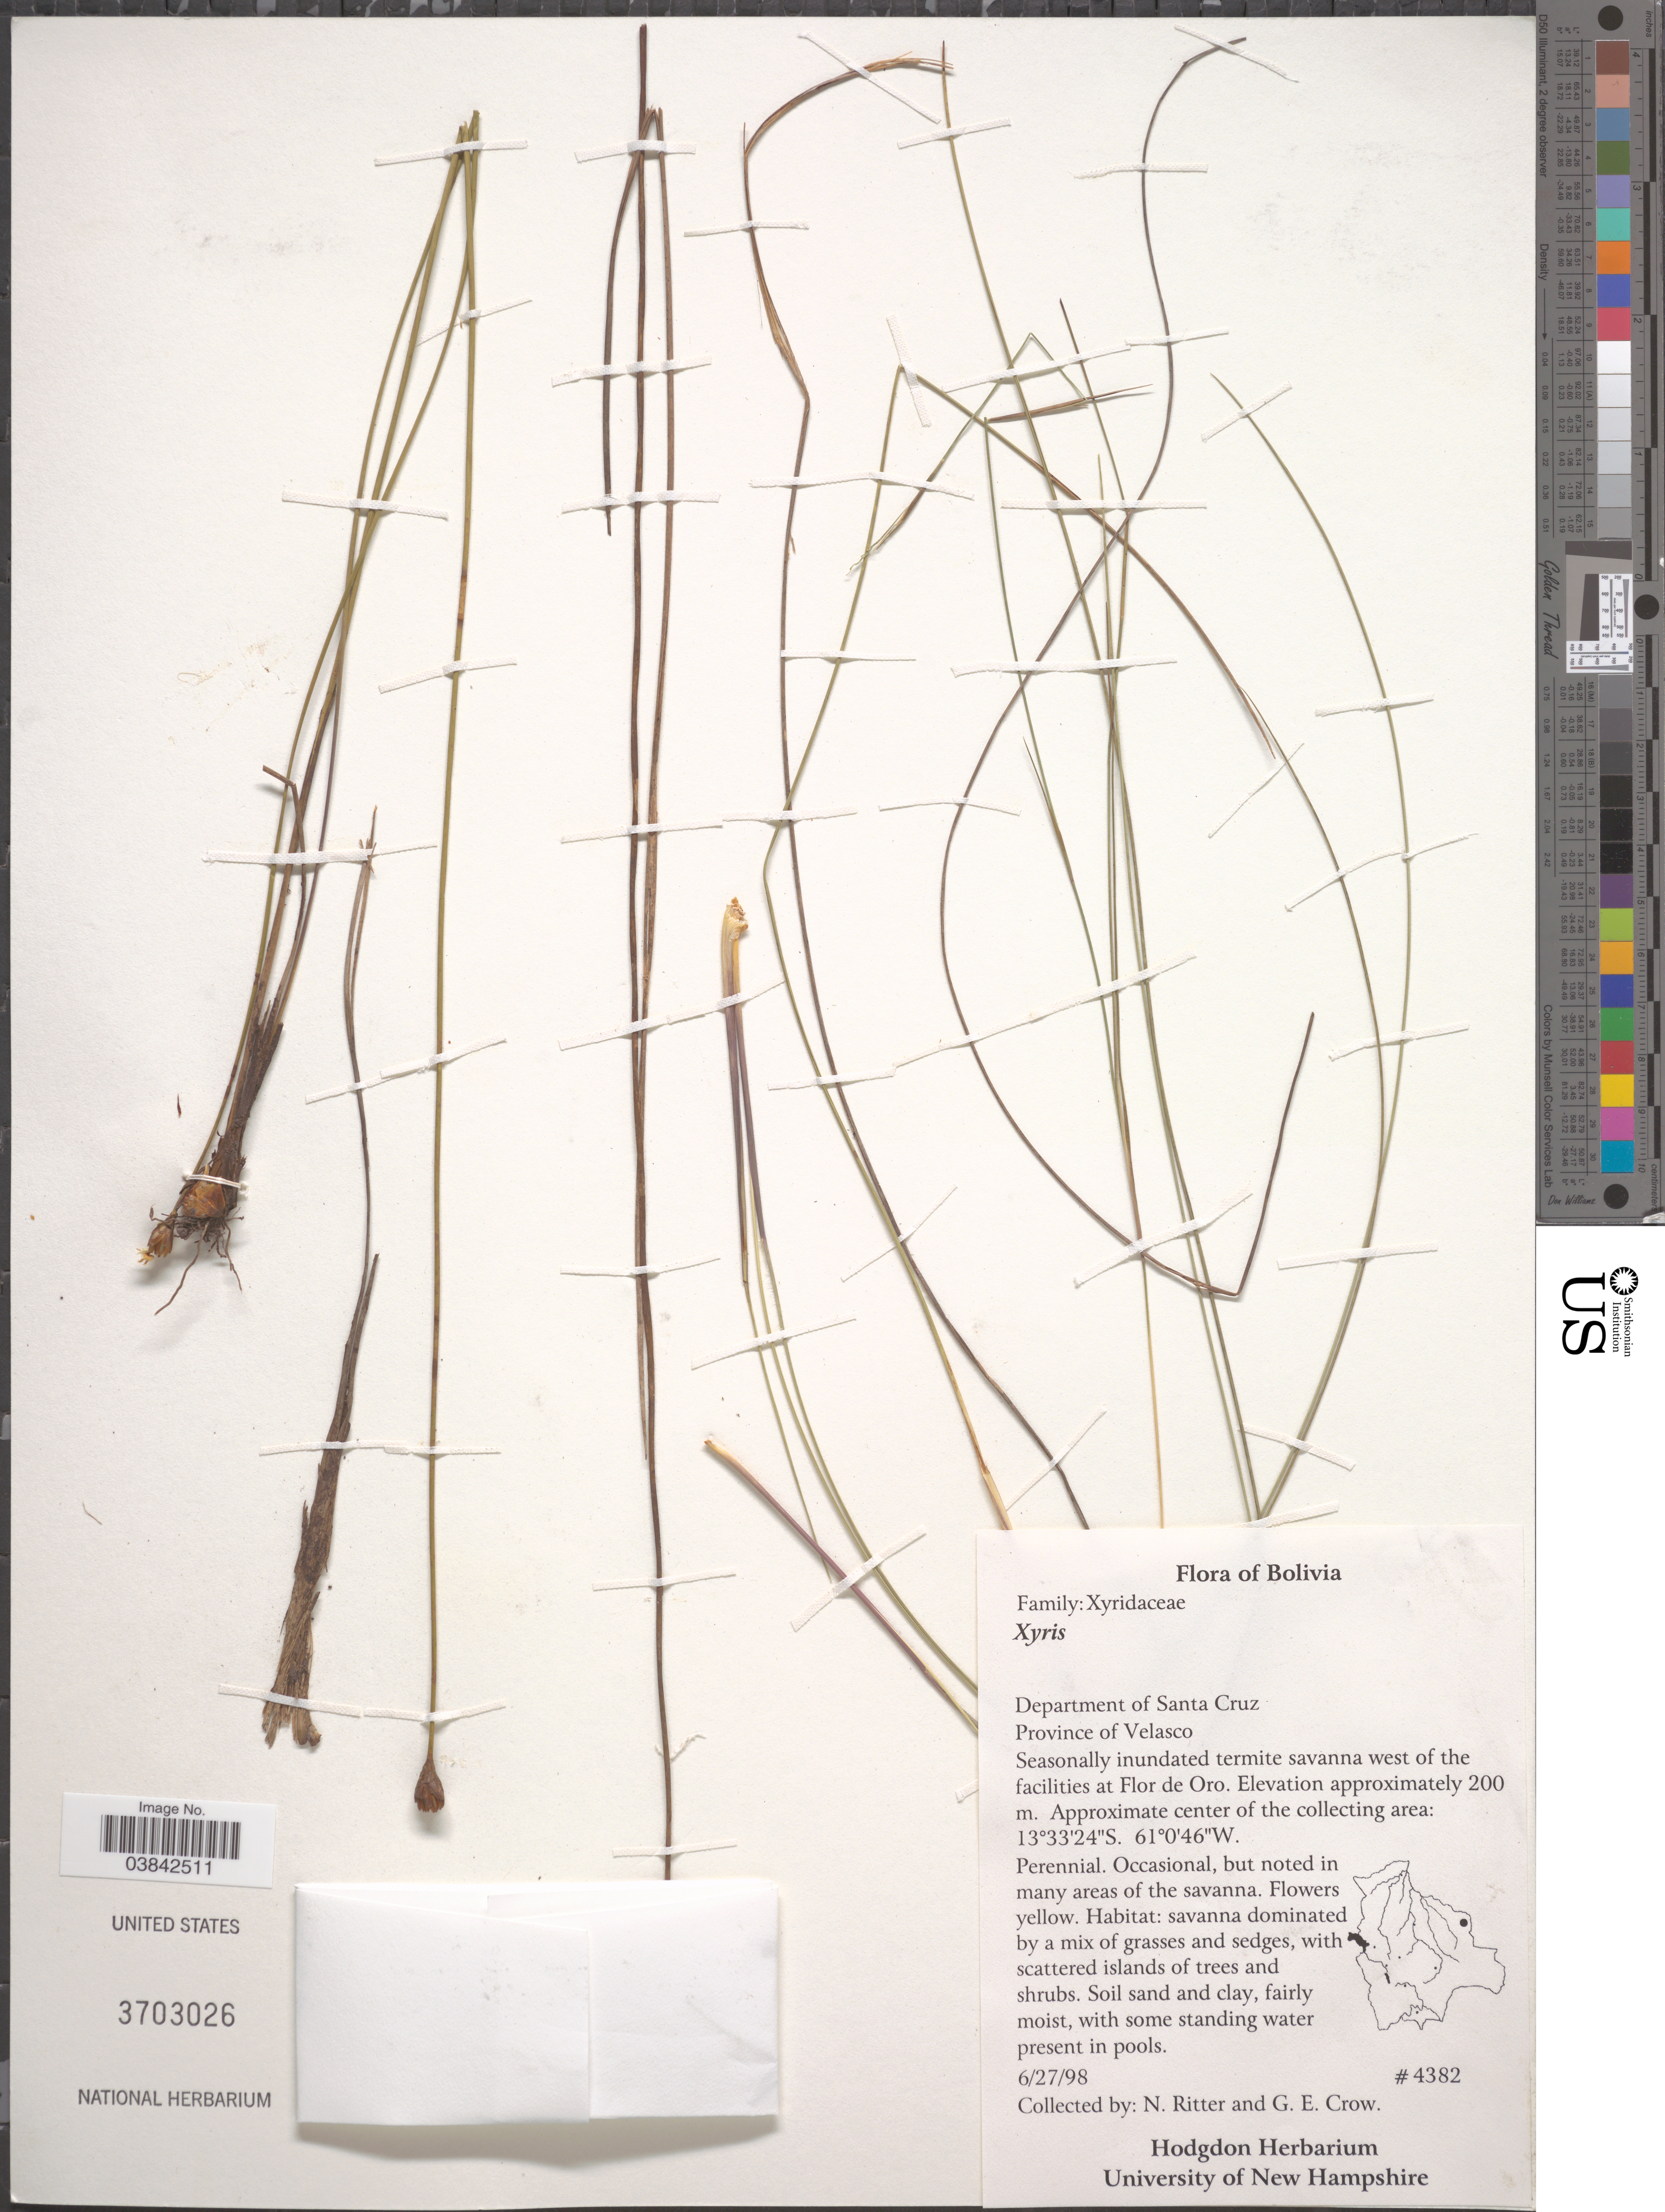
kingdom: Plantae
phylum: Tracheophyta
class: Liliopsida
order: Poales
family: Xyridaceae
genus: Xyris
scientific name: Xyris sp.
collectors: N. Ritter & G. Crow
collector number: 4382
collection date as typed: Transcribed d/m/y: 27/6/98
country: Bolivia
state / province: Santa Cruz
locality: Department of Santa Cruz. Province of Velasco. West of the facilities at Flor de Oro. Approximate center of the collecting area. [unsure placement]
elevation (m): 200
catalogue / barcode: US 3703026